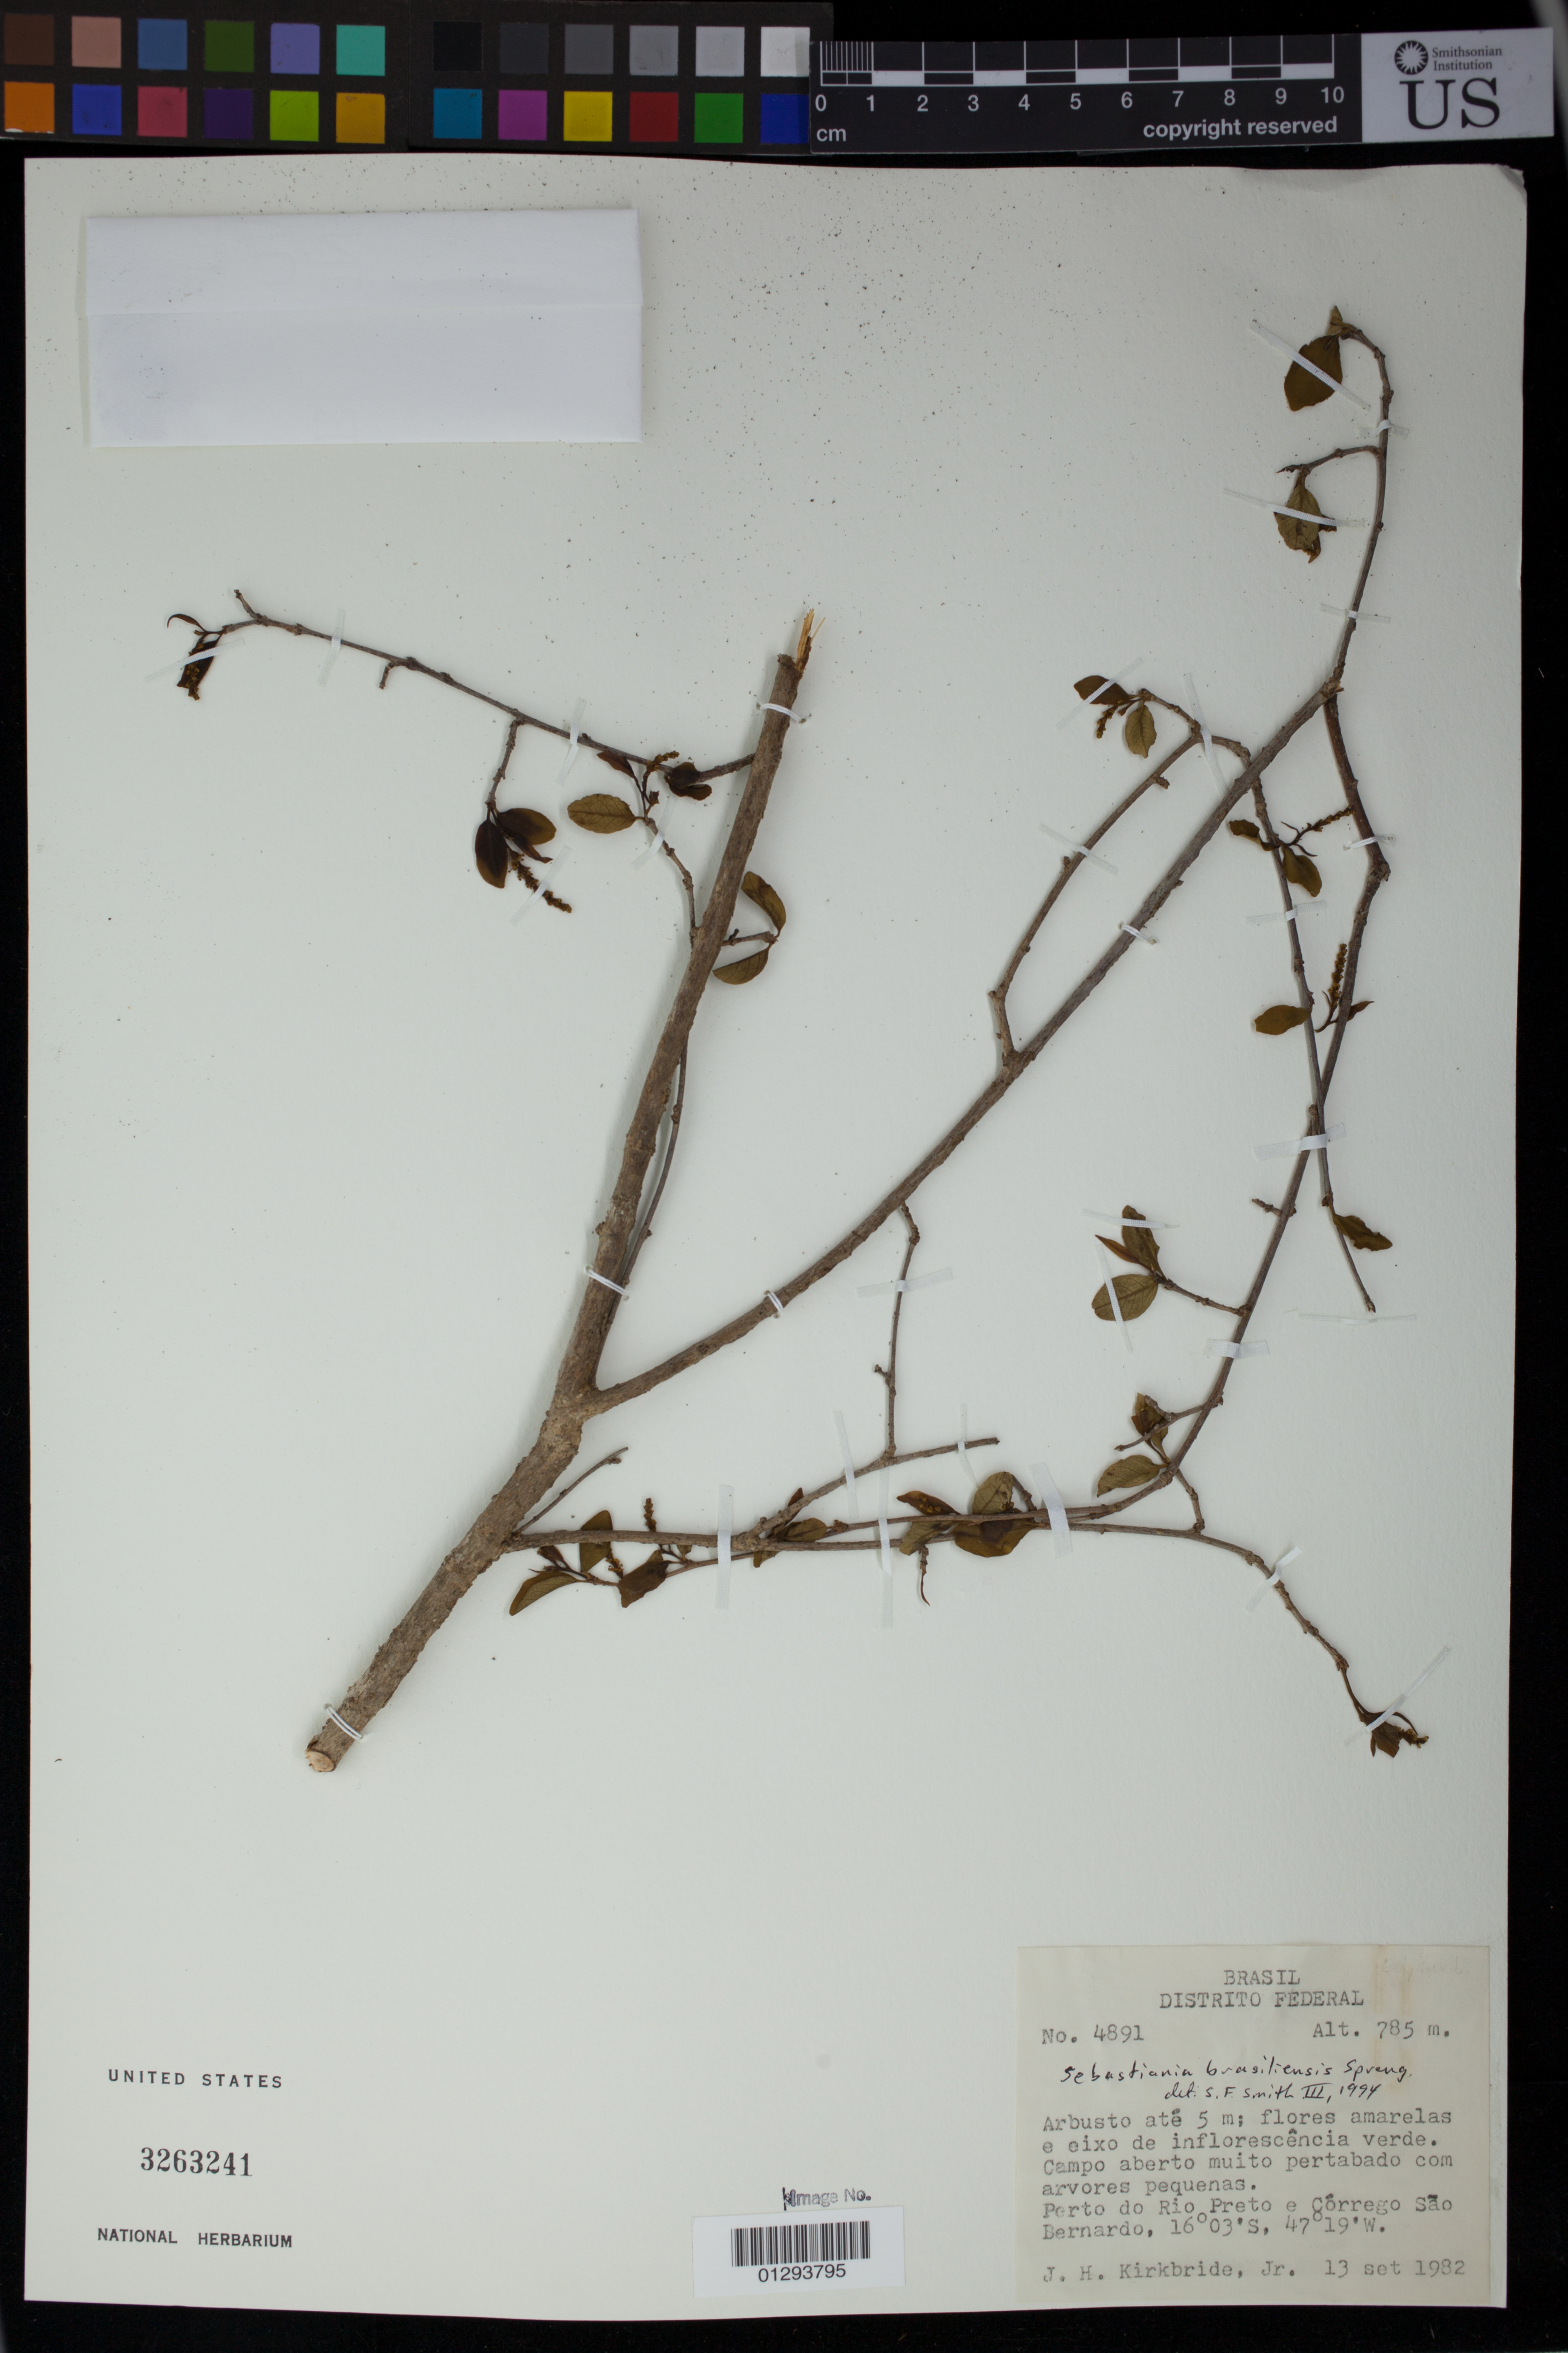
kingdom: Plantae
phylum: Tracheophyta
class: Magnoliopsida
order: Malpighiales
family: Euphorbiaceae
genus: Sebastiania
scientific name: Sebastiania brasiliensis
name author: Spreng.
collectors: J. H. Kirkbride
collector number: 4891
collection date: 1982-09-13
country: Brazil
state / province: Distrito Federal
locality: Perto do Rio Preto e Corrego Sao Bernardo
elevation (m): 785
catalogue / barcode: US 3263241